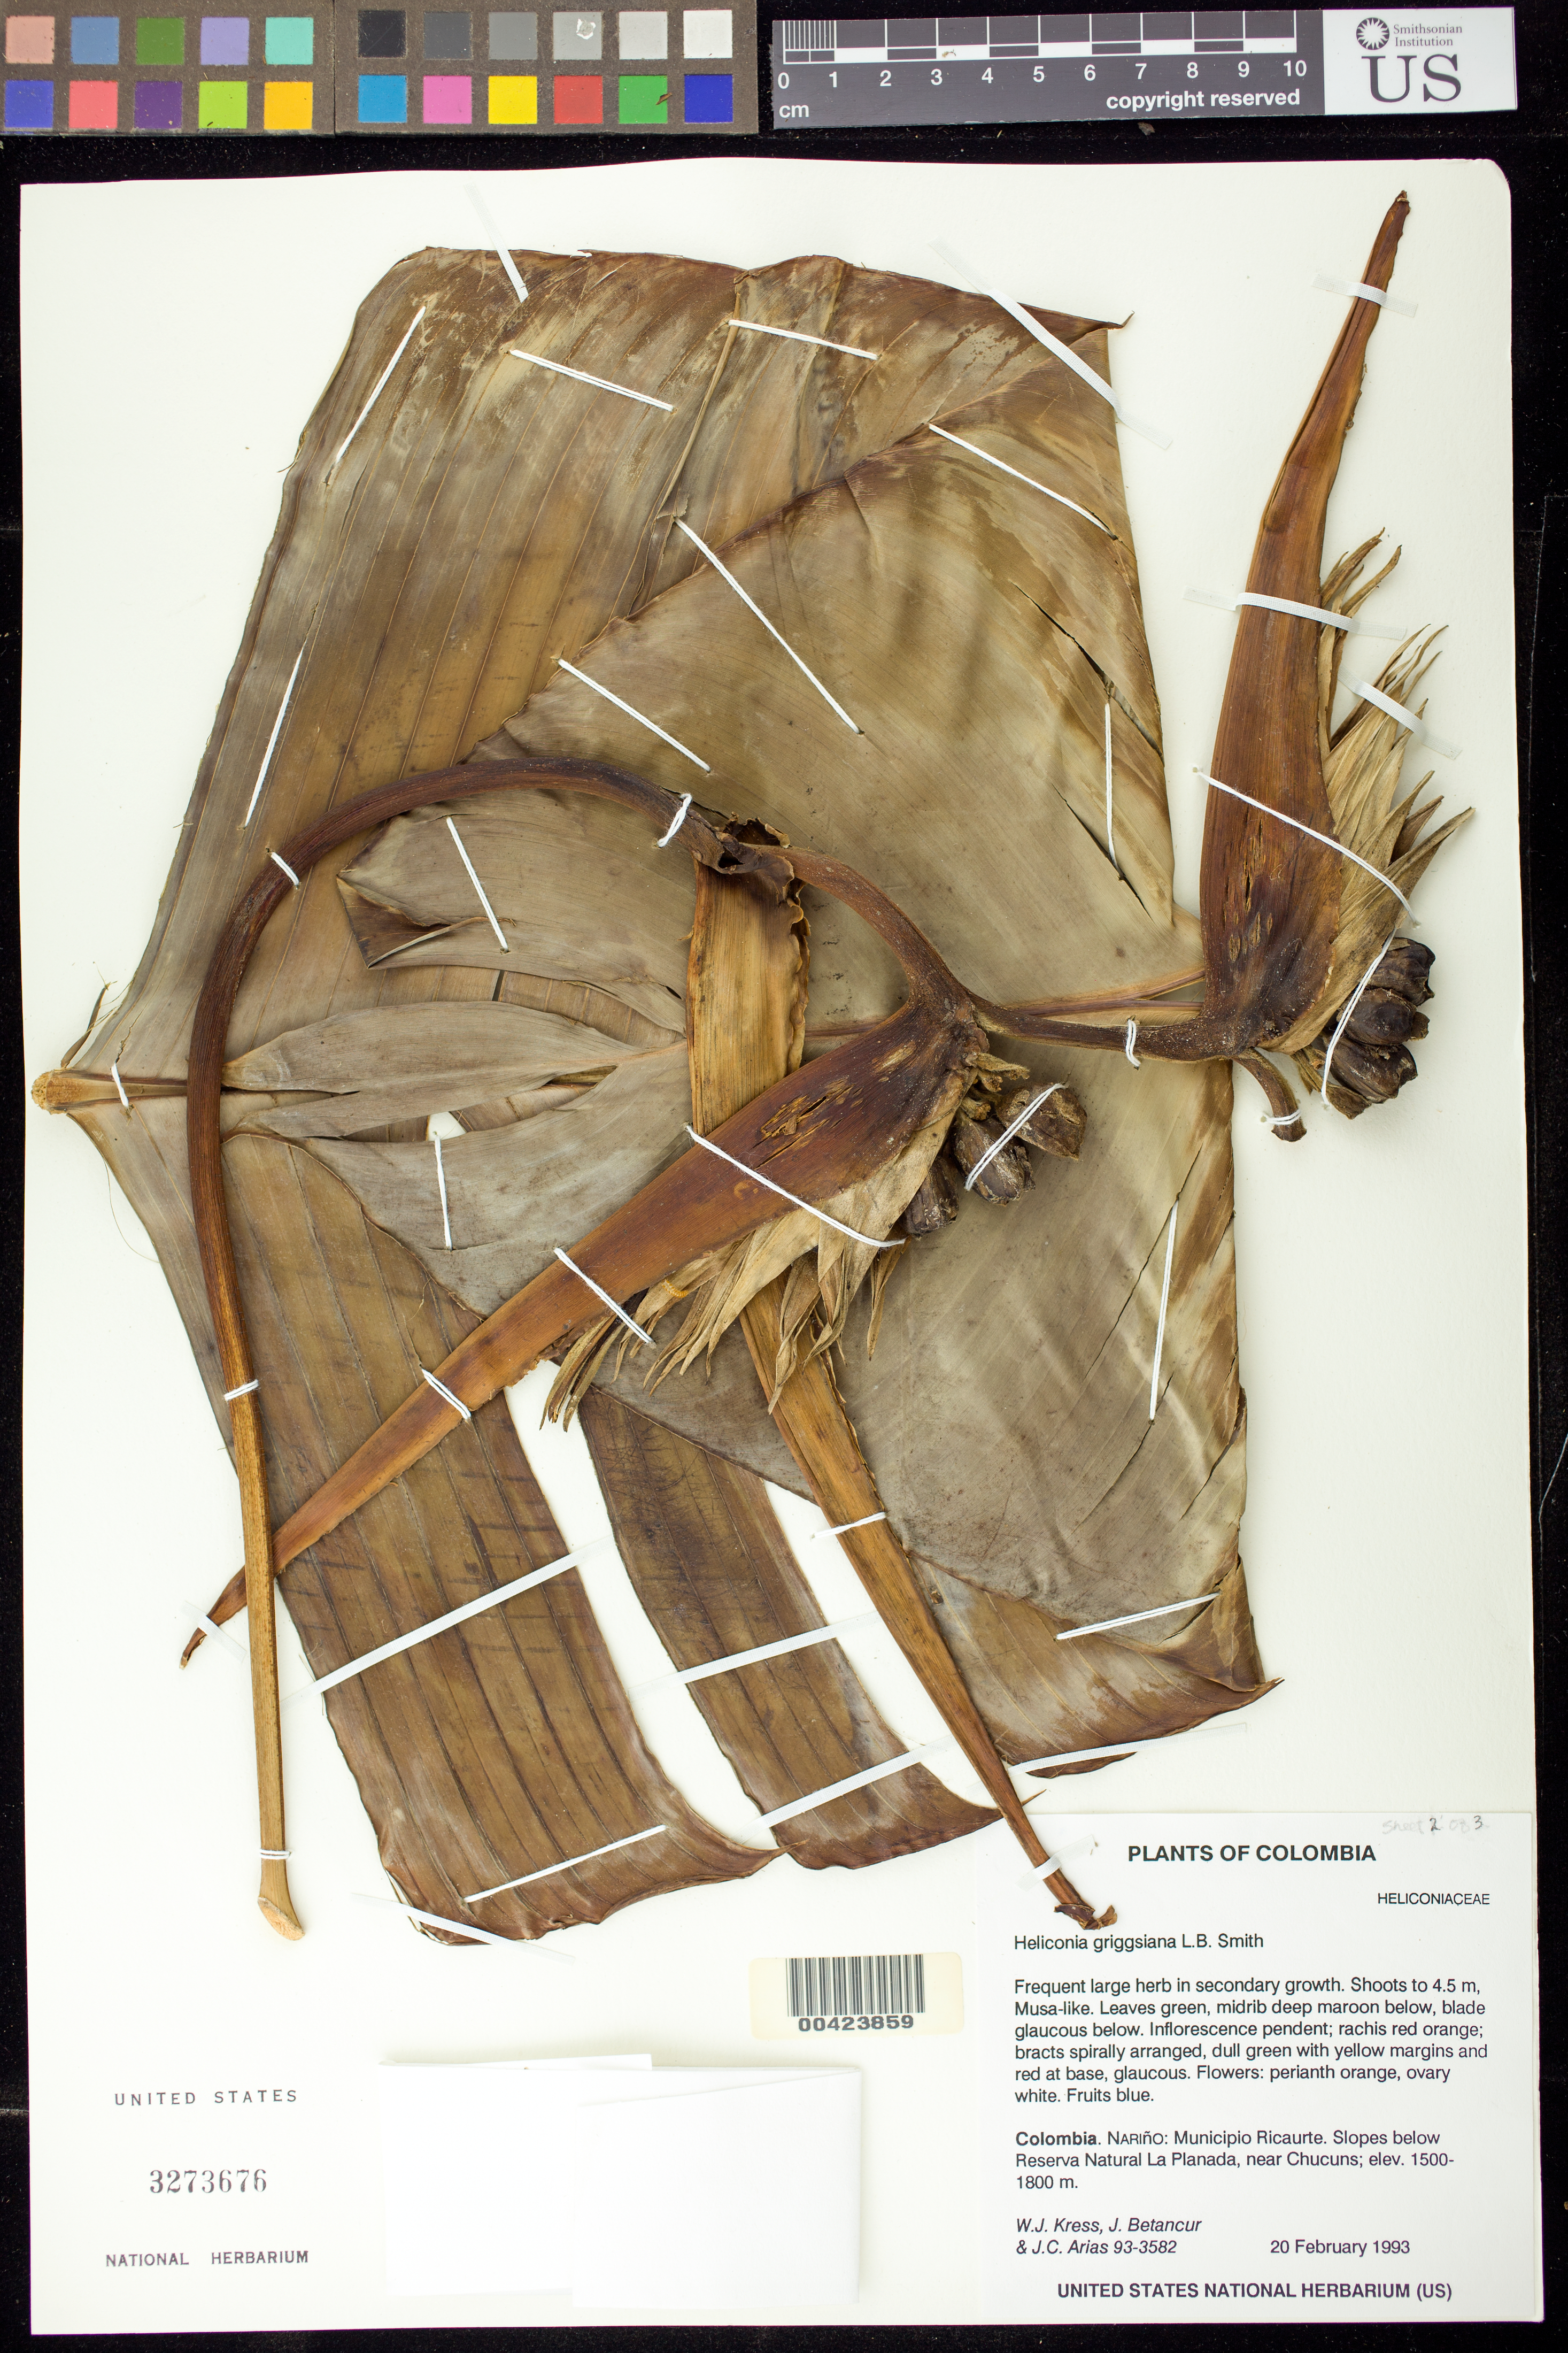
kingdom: Plantae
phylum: Tracheophyta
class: Liliopsida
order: Zingiberales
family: Heliconiaceae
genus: Heliconia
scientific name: Heliconia griggsiana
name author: L.B. Sm.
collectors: W. J. Kress, J. C. Betancur & J. C. Arias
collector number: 93-3582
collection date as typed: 20 Feb 1993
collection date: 1993-02-20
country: Colombia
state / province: Nariño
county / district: Ricaurte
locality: Near Chucuns, below Reserva Natural la Planada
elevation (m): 1500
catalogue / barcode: US 3273676